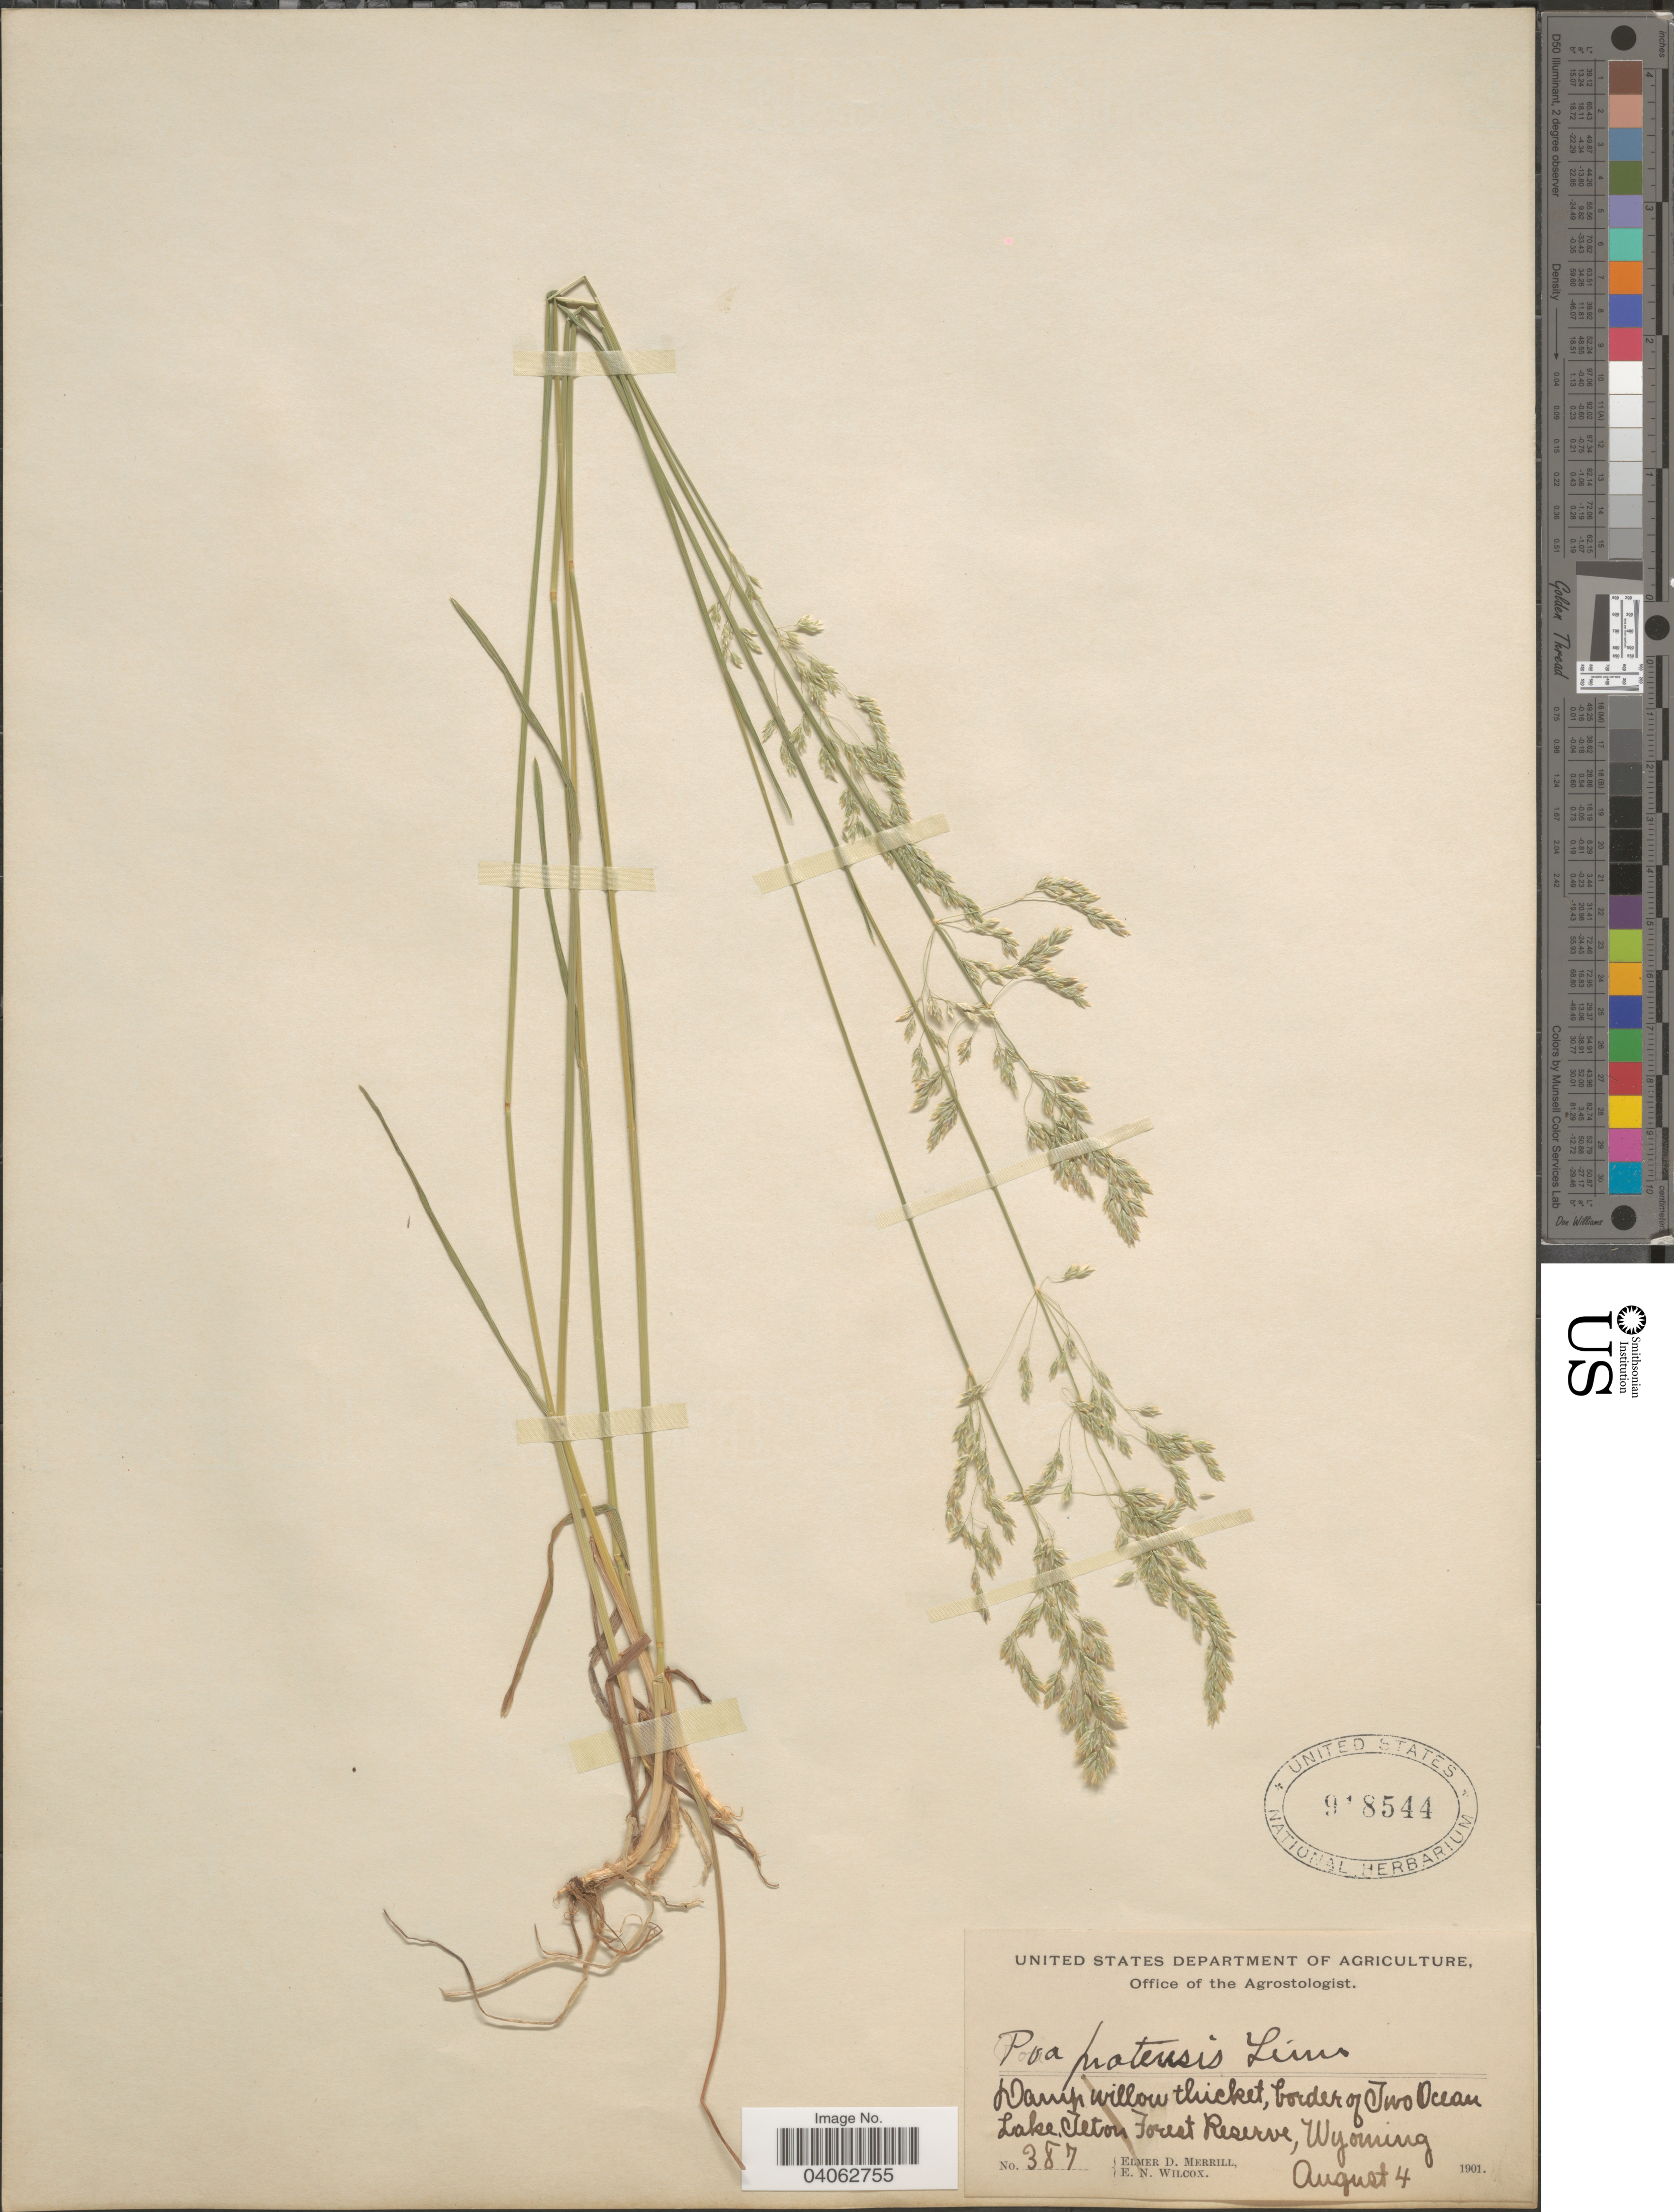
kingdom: Plantae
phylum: Tracheophyta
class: Liliopsida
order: Poales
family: Poaceae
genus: Poa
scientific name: Poa pratensis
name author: L.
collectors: E. D. Merrill & E. Wilcox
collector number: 387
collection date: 1901-08-04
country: United States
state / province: Wyoming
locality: Damp willow thicket, border of Two Ocean Lake, Teton Forest Reserve.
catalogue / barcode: US 918544